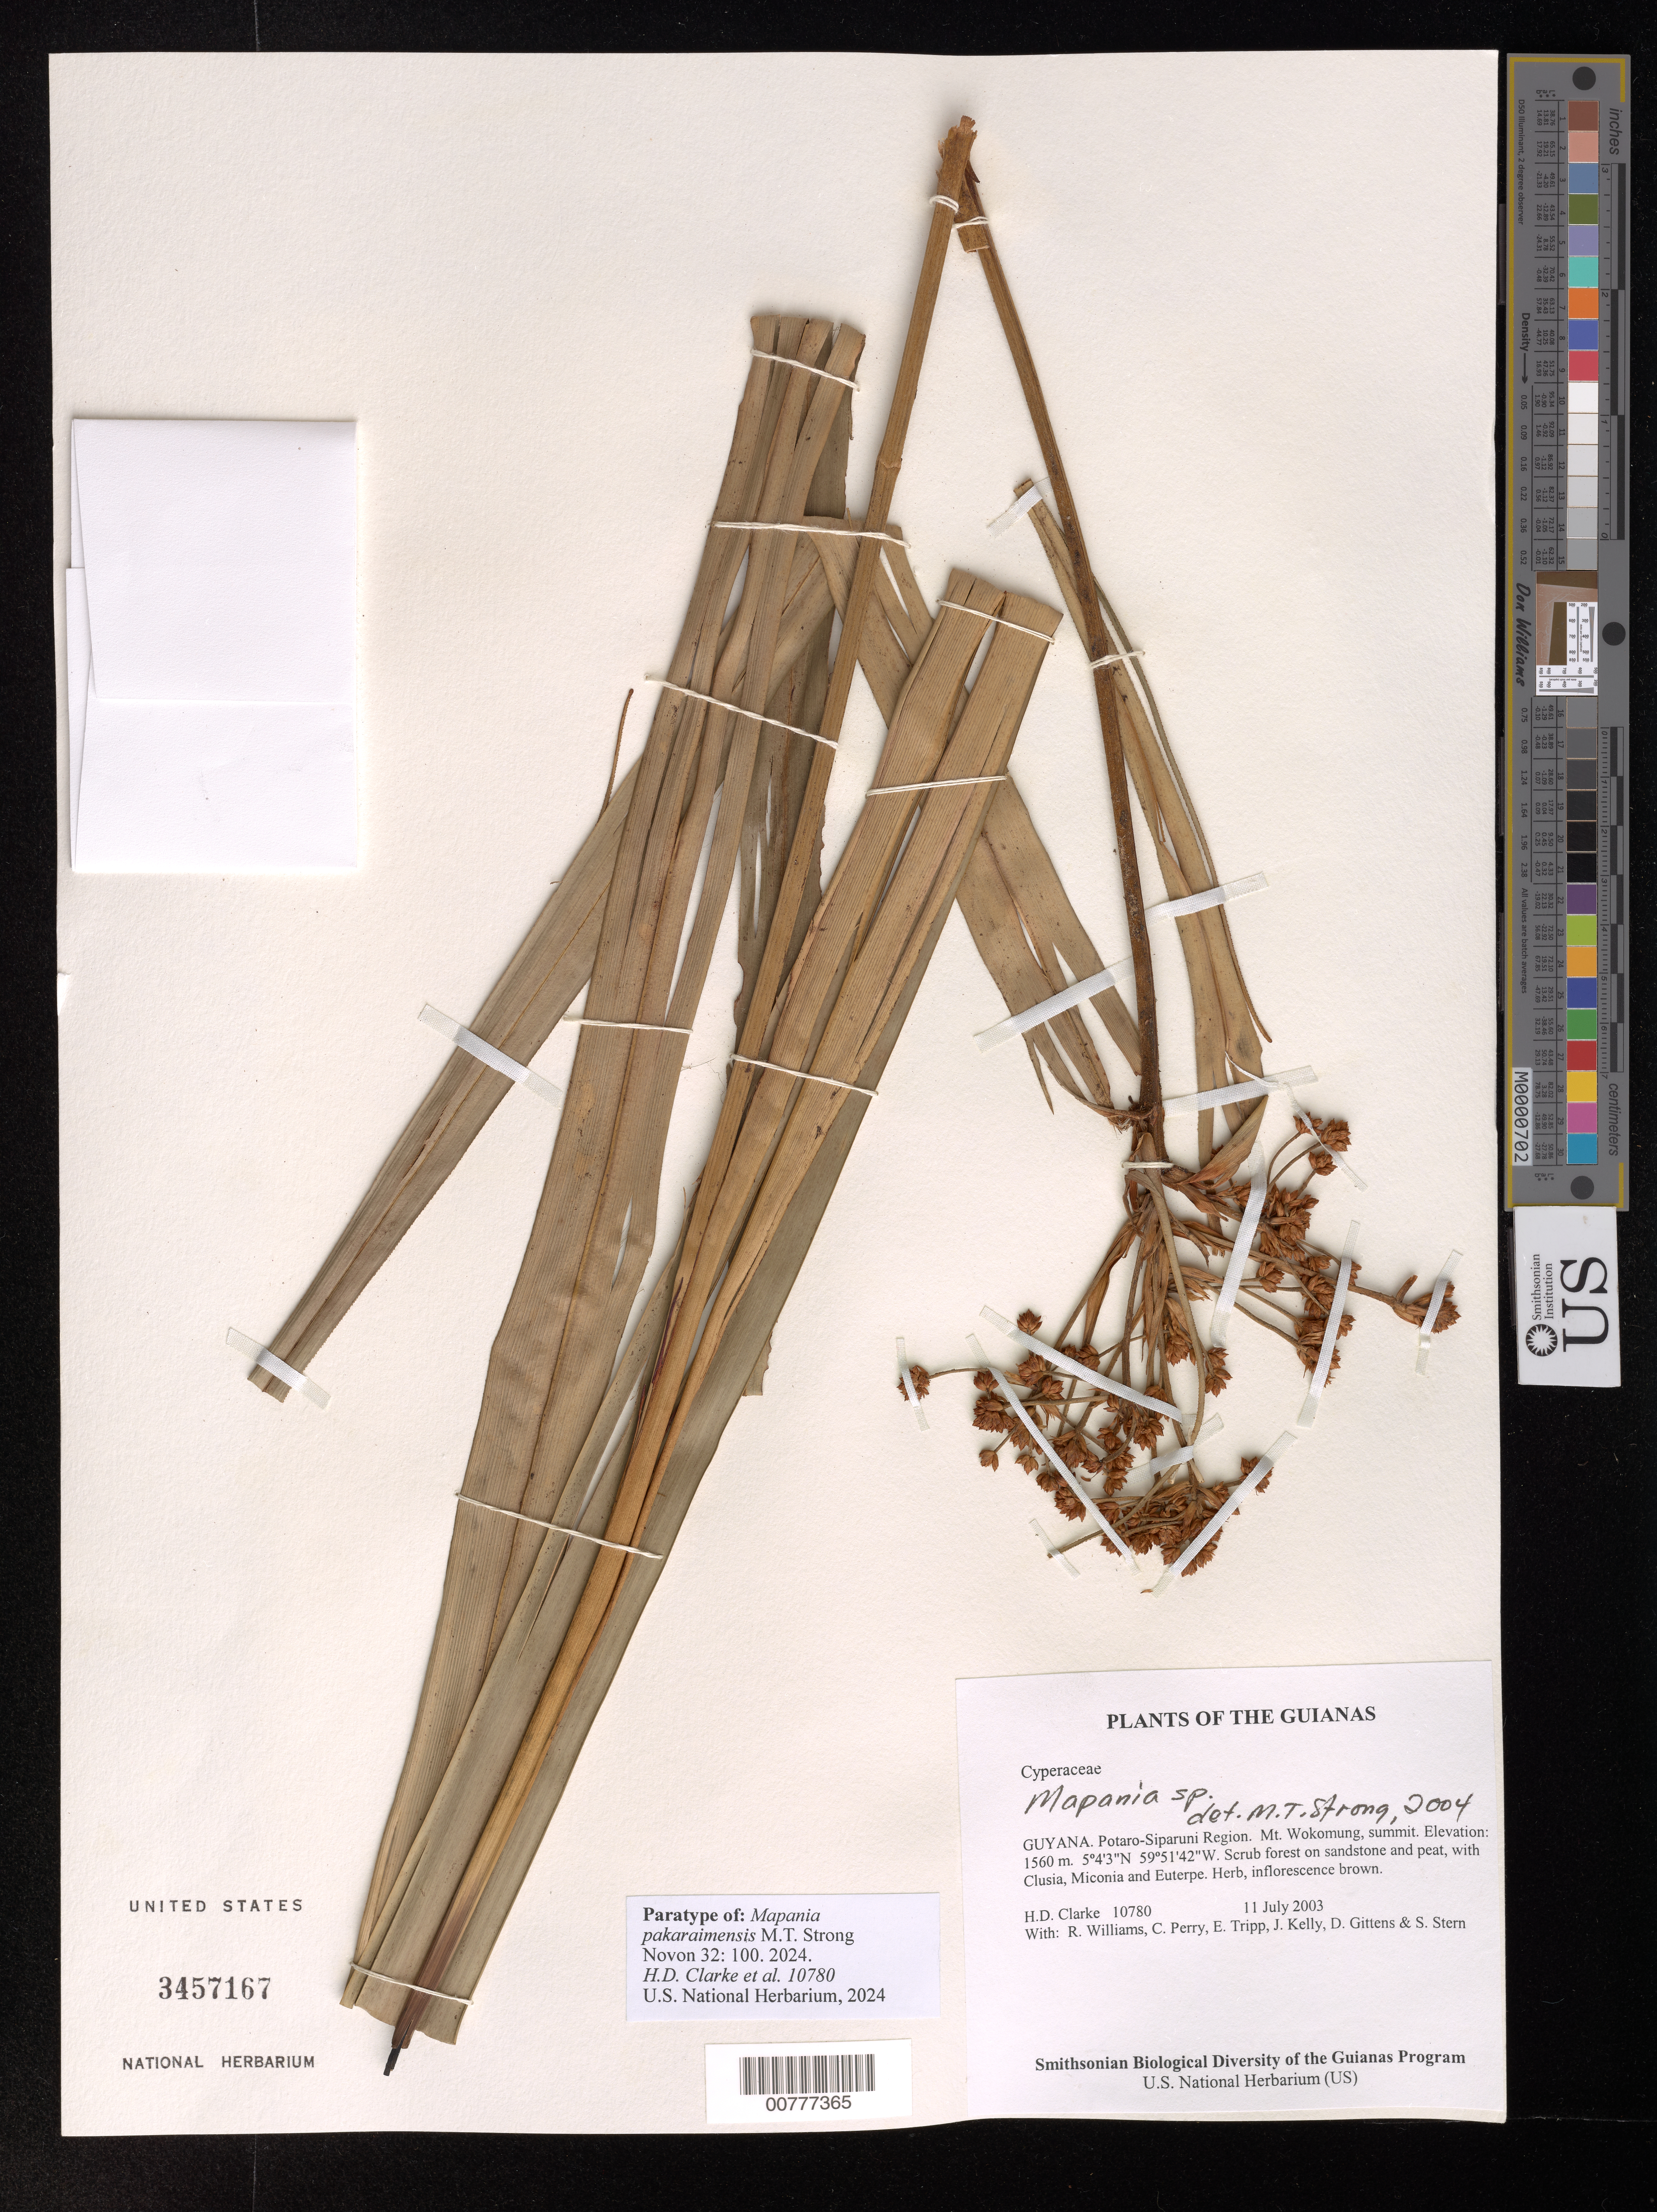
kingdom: Plantae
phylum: Tracheophyta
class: Liliopsida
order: Poales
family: Cyperaceae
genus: Mapania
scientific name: Mapania pakaraimensis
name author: M.T. Strong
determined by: Strong, Mark T., (BOT), Smithsonian Institution - National Museum of Natural History (UNITED STATES)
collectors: H. D. Clarke, R. Williams, C. Perry, E. Tripp, J. Kelly, D. Gittens & S. R. Stern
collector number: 10780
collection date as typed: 11 July 2003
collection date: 2003-07-11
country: Guyana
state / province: Potaro-Siparuni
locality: Mt. Wokomung, summit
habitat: Scrub forest on sandstone and peat, with Clusia, Miconia and Euterpe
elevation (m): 1560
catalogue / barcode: US 3457167